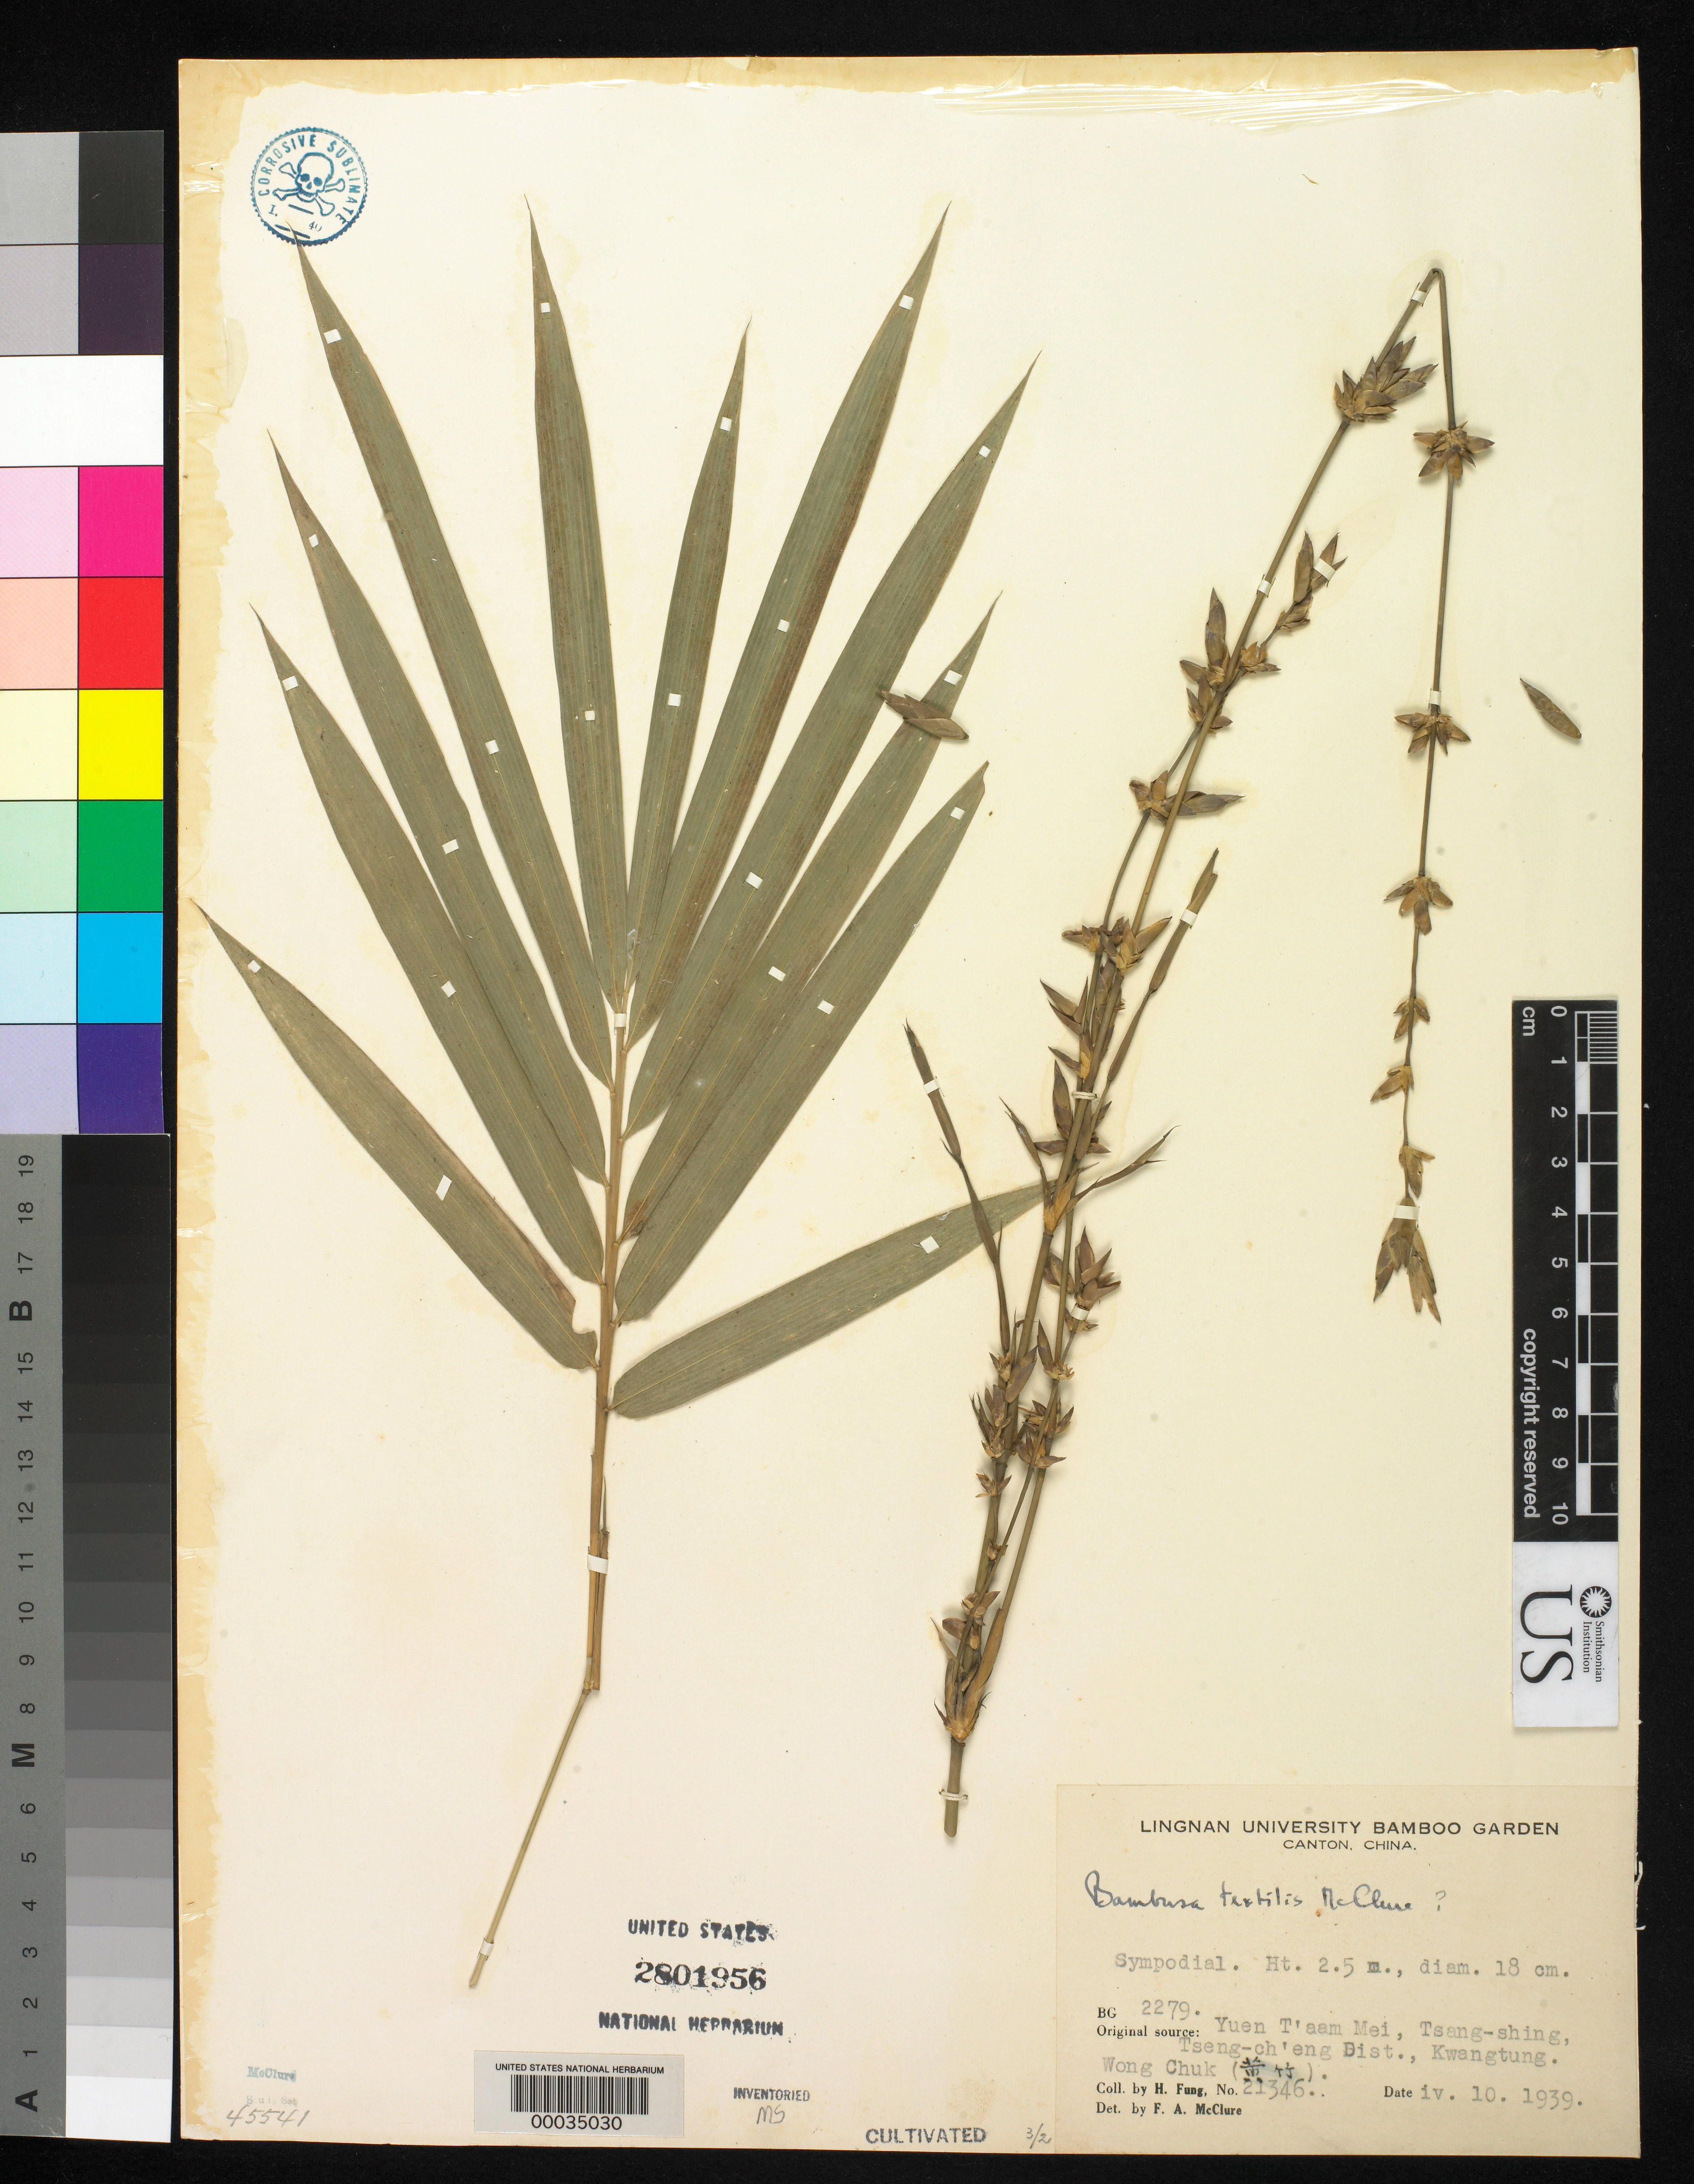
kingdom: Plantae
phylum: Tracheophyta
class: Liliopsida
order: Poales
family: Poaceae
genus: Bambusa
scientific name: Bambusa textilis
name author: McClure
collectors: H. L. Fung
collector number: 21346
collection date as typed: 10 Apr 1939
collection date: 1939-04-10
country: China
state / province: Guangdong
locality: Yuen t'aam mei, tsang-shing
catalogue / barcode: US 2801956